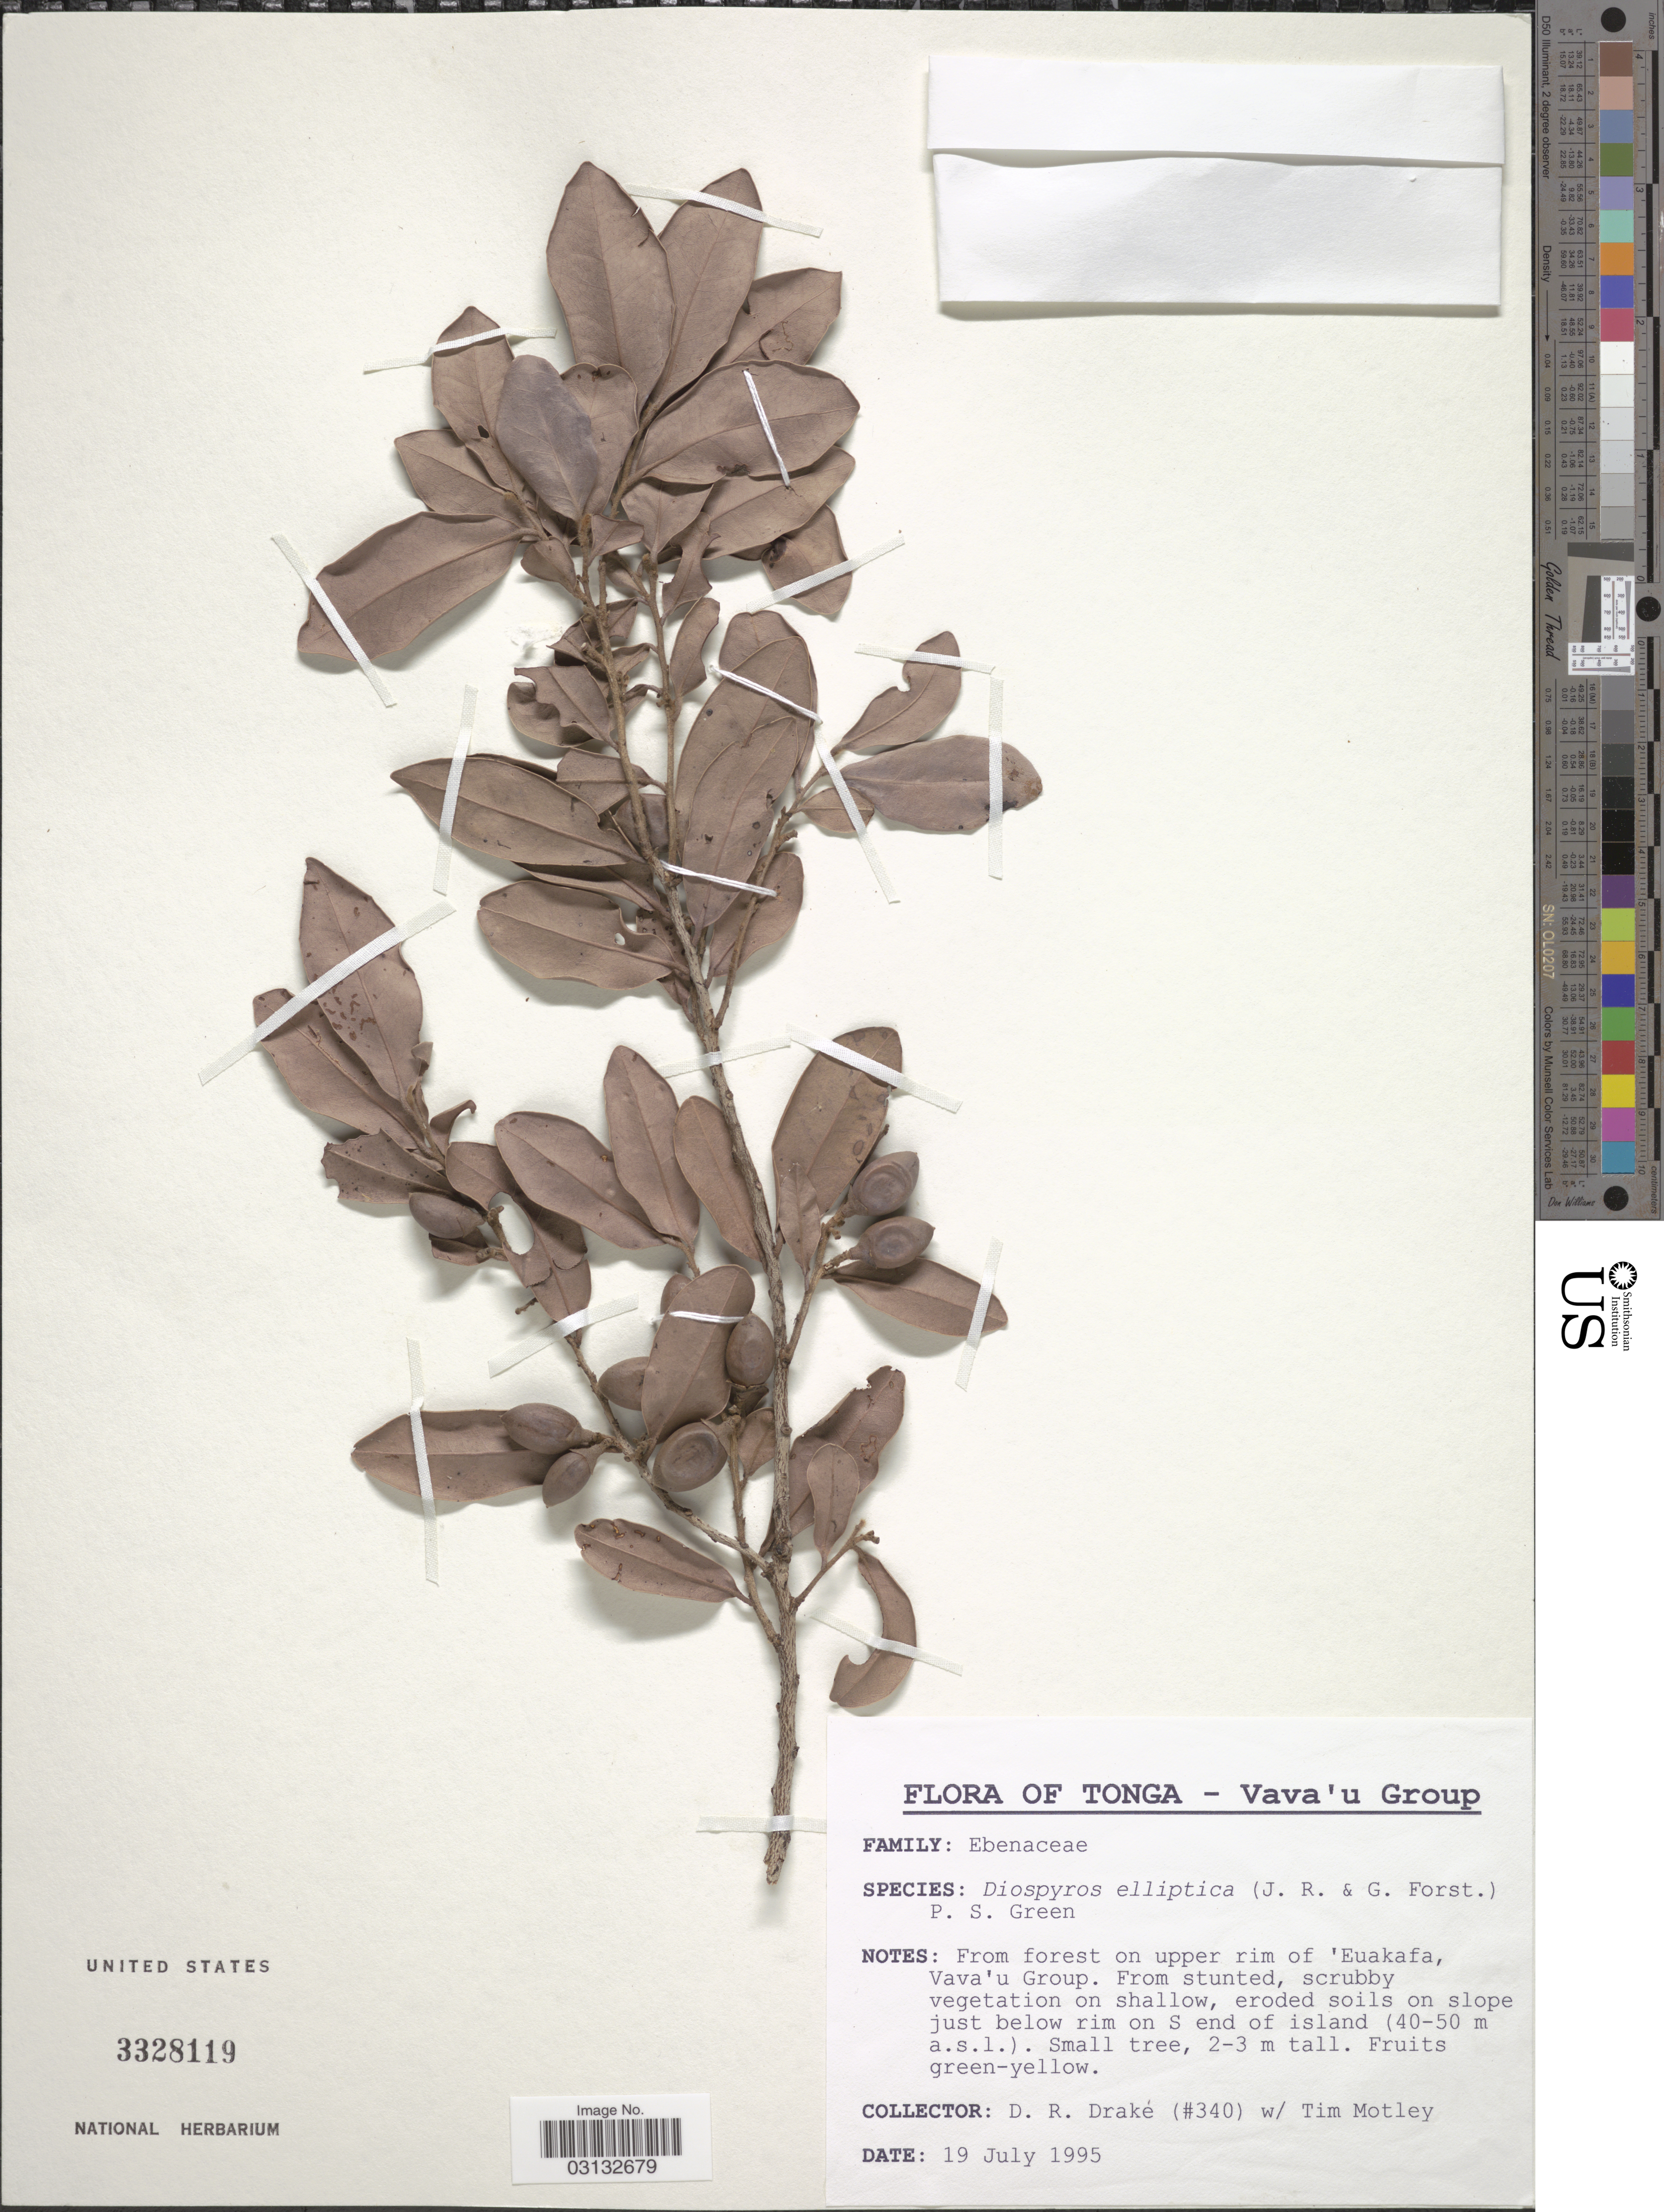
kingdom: Plantae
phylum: Tracheophyta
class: Magnoliopsida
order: Ericales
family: Ebenaceae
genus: Diospyros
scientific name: Diospyros elliptica var. elliptica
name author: P.S. Green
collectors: D.R. Drake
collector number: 340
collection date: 1995-07-19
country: Tonga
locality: Vava'u Group. From forest on upper rim of 'Euakafa, Vava'u Group.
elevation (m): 40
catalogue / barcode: US 3328119